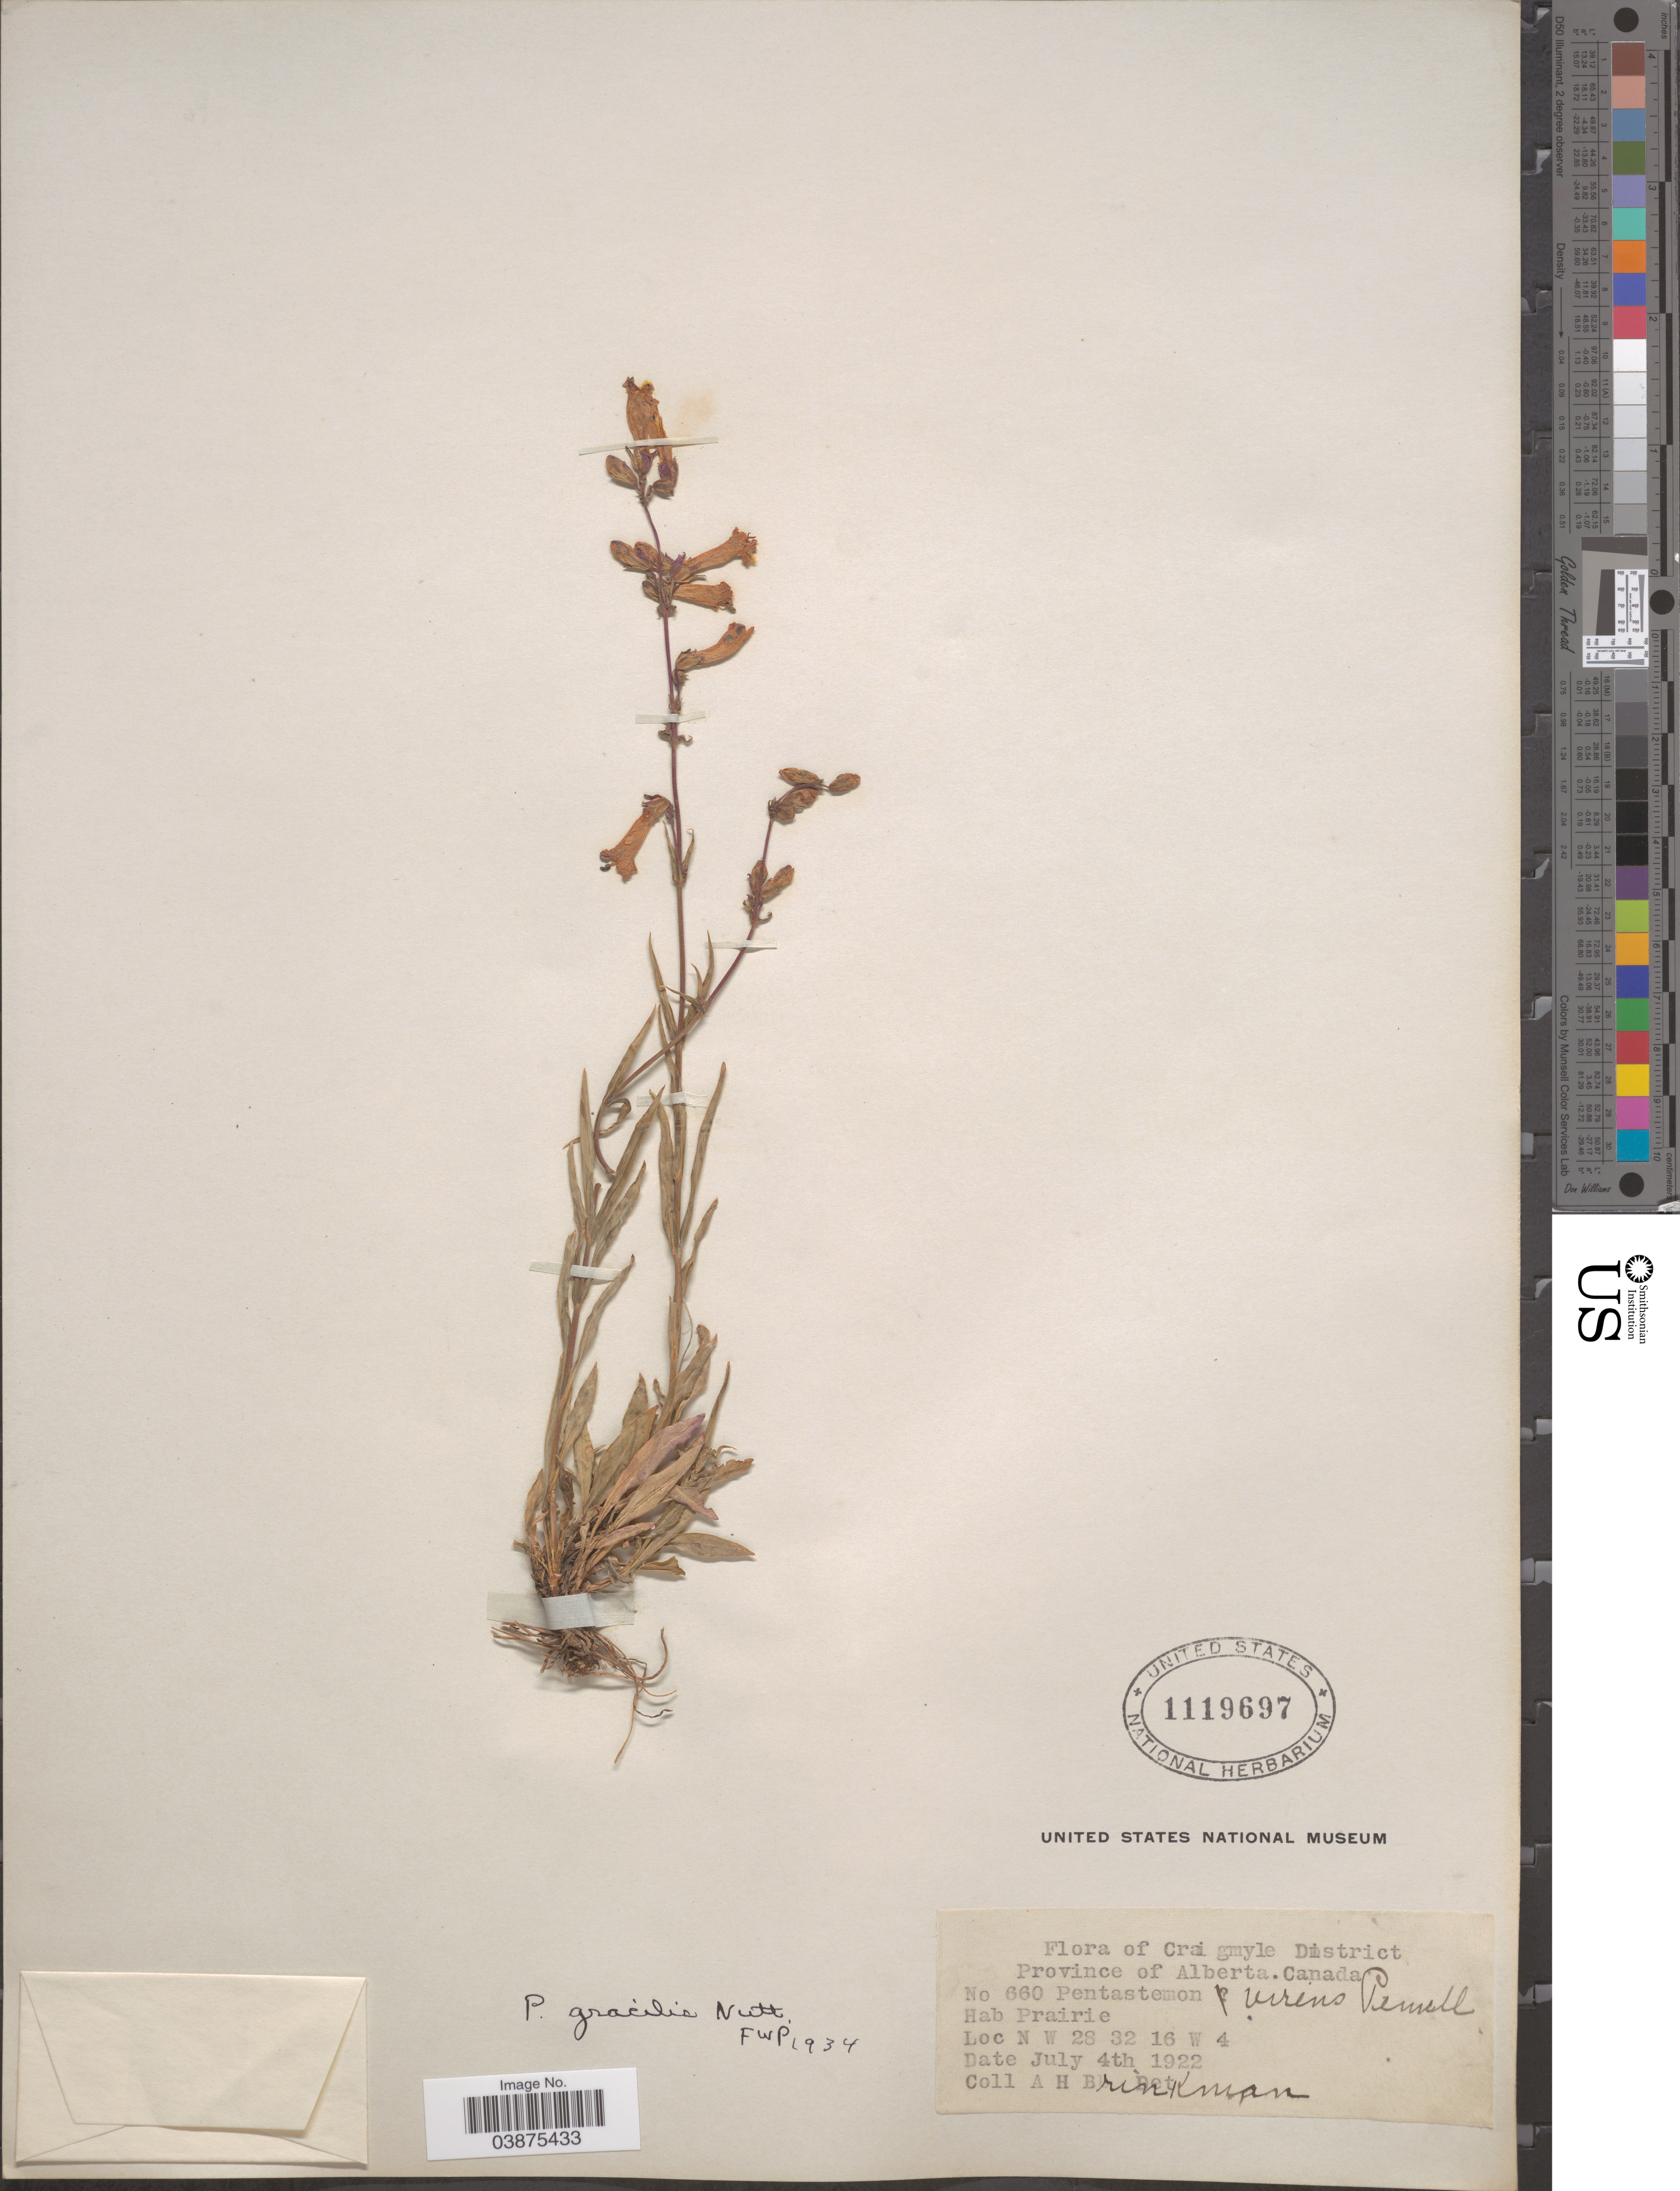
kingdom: Plantae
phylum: Tracheophyta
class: Magnoliopsida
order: Lamiales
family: Plantaginaceae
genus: Penstemon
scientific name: Penstemon gracilis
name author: Nutt.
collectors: A. Brinkman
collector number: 660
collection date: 1922-07-04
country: Canada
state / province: Alberta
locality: Craigmyle District. Loc N W 28 32 16 W 4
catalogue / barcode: US 1119697